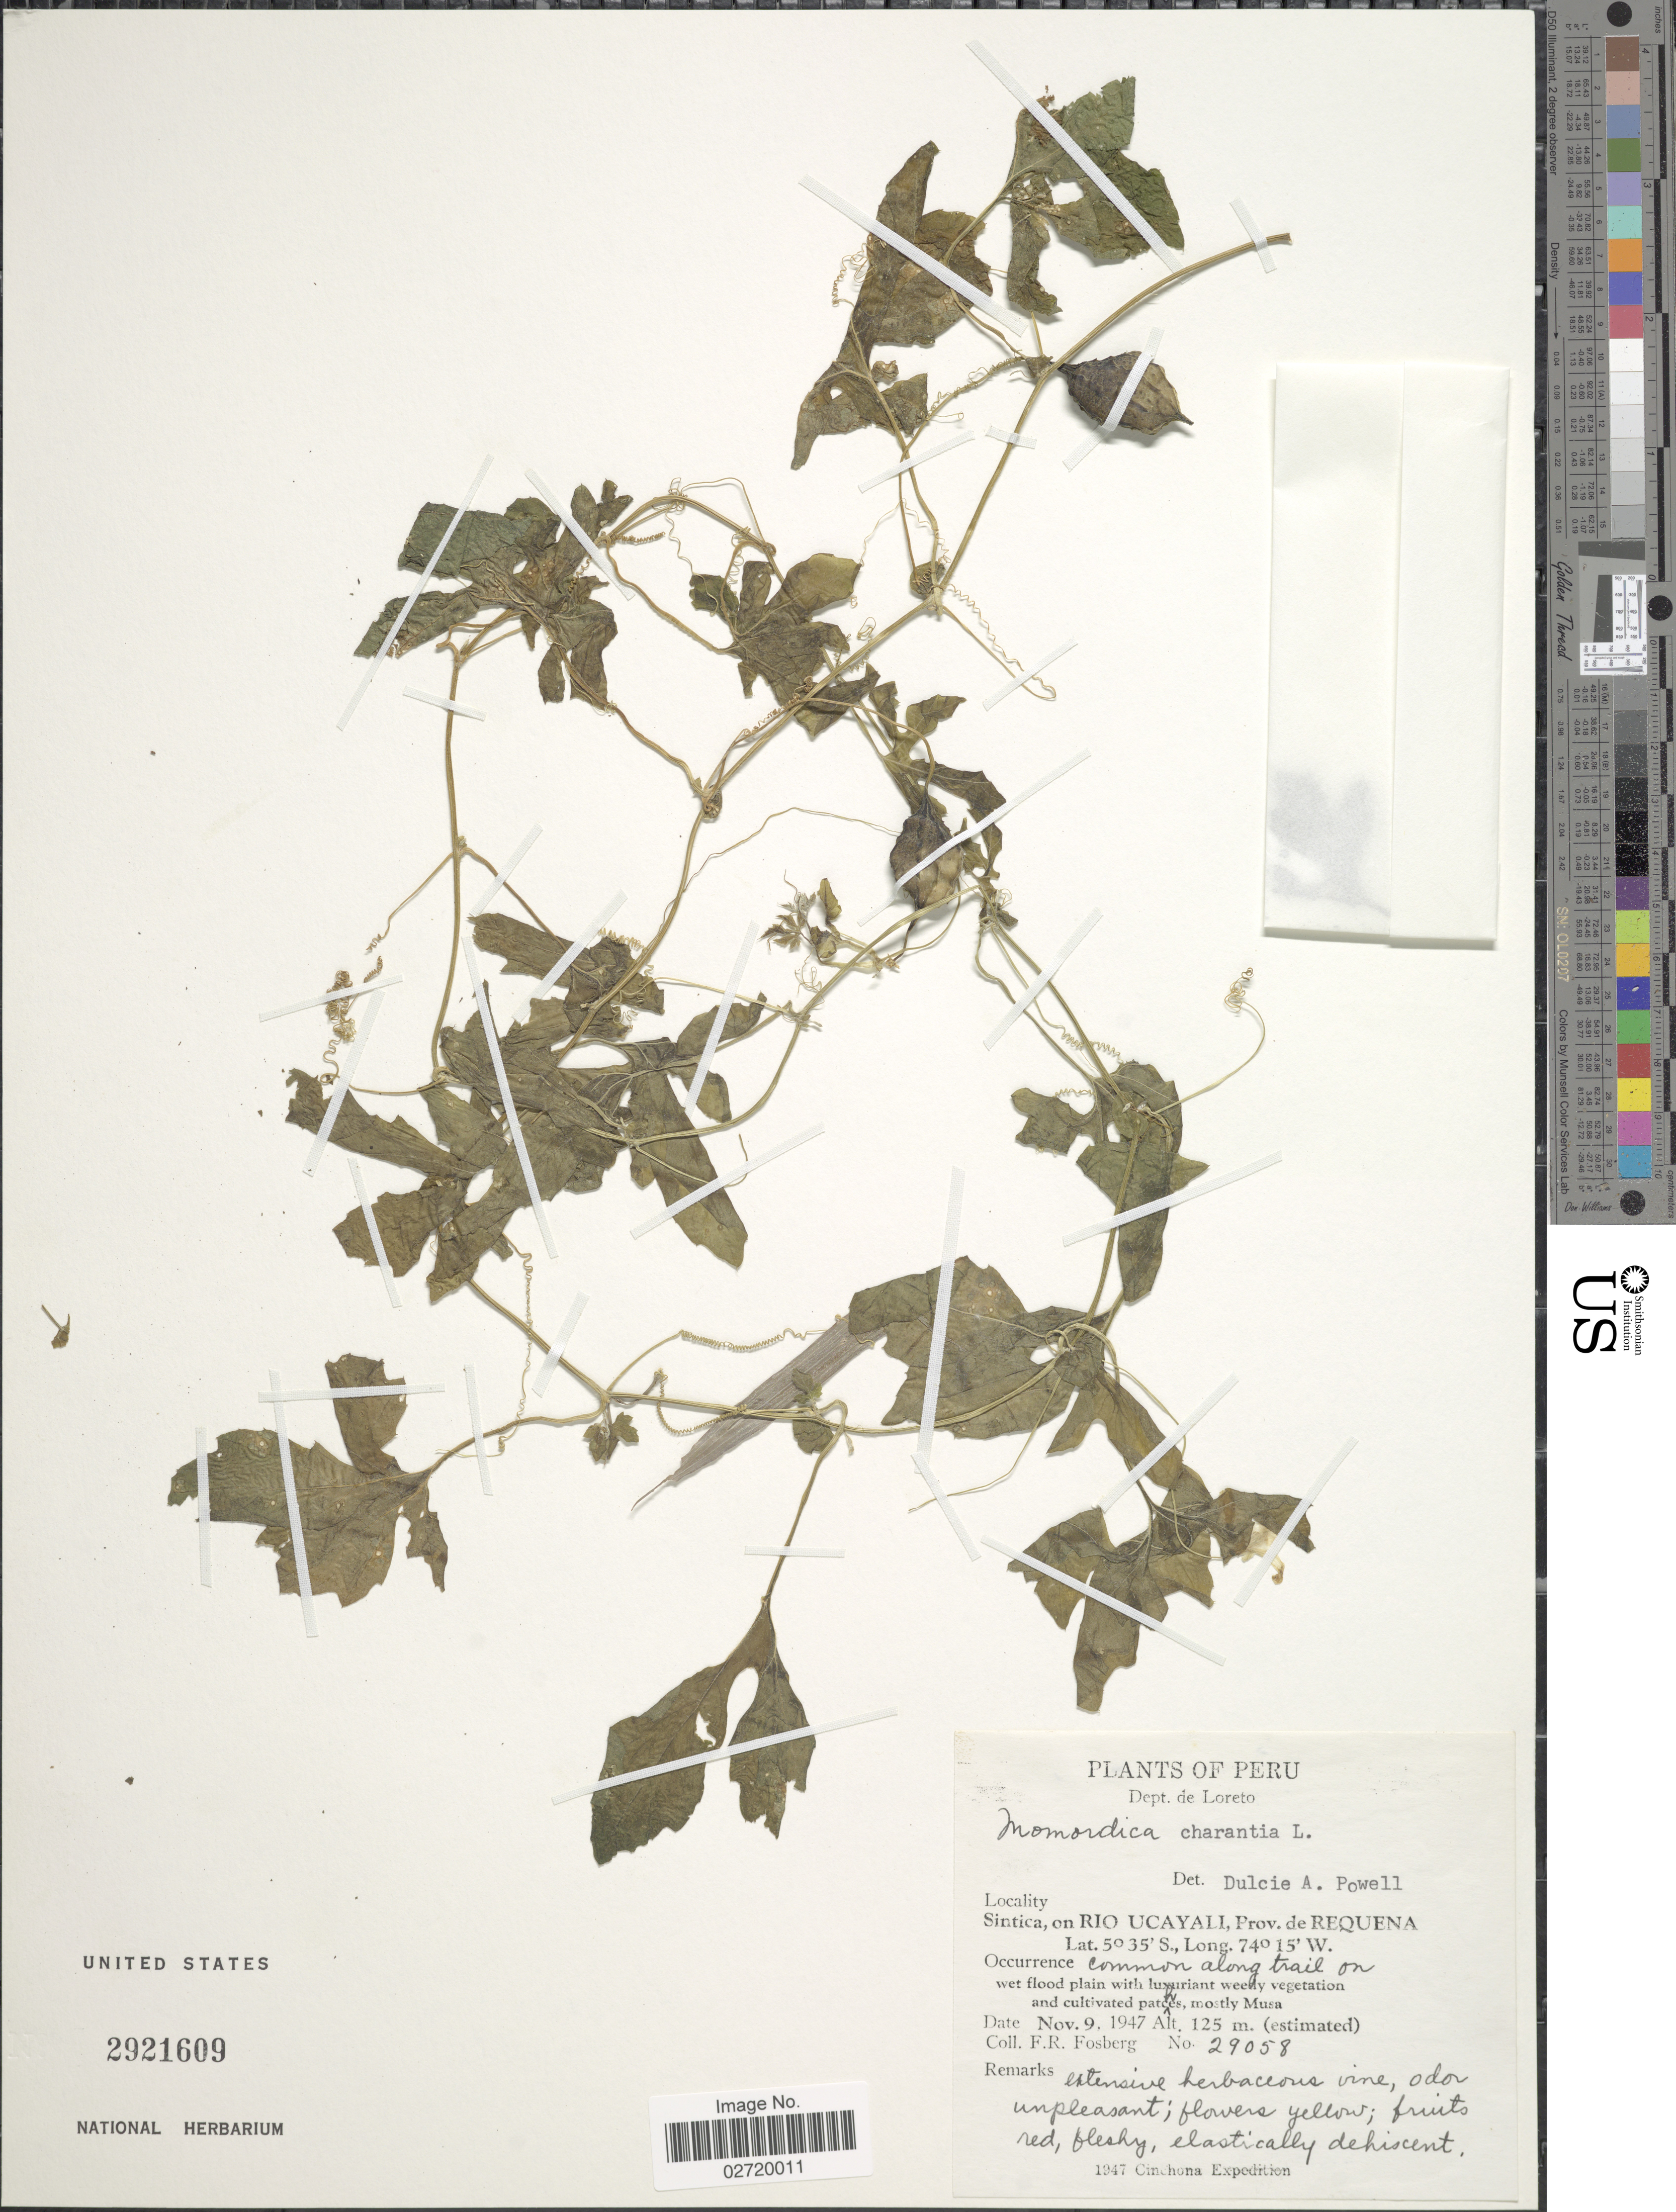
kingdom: Plantae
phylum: Tracheophyta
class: Magnoliopsida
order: Cucurbitales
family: Cucurbitaceae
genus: Momordica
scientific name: Momordica charantia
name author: L.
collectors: F. R. Fosberg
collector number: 29058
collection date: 1947-11-09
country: Peru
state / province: Loreto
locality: Sintica, on Rio Ucayali Prov. de Requena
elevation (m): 125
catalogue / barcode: US 2921609